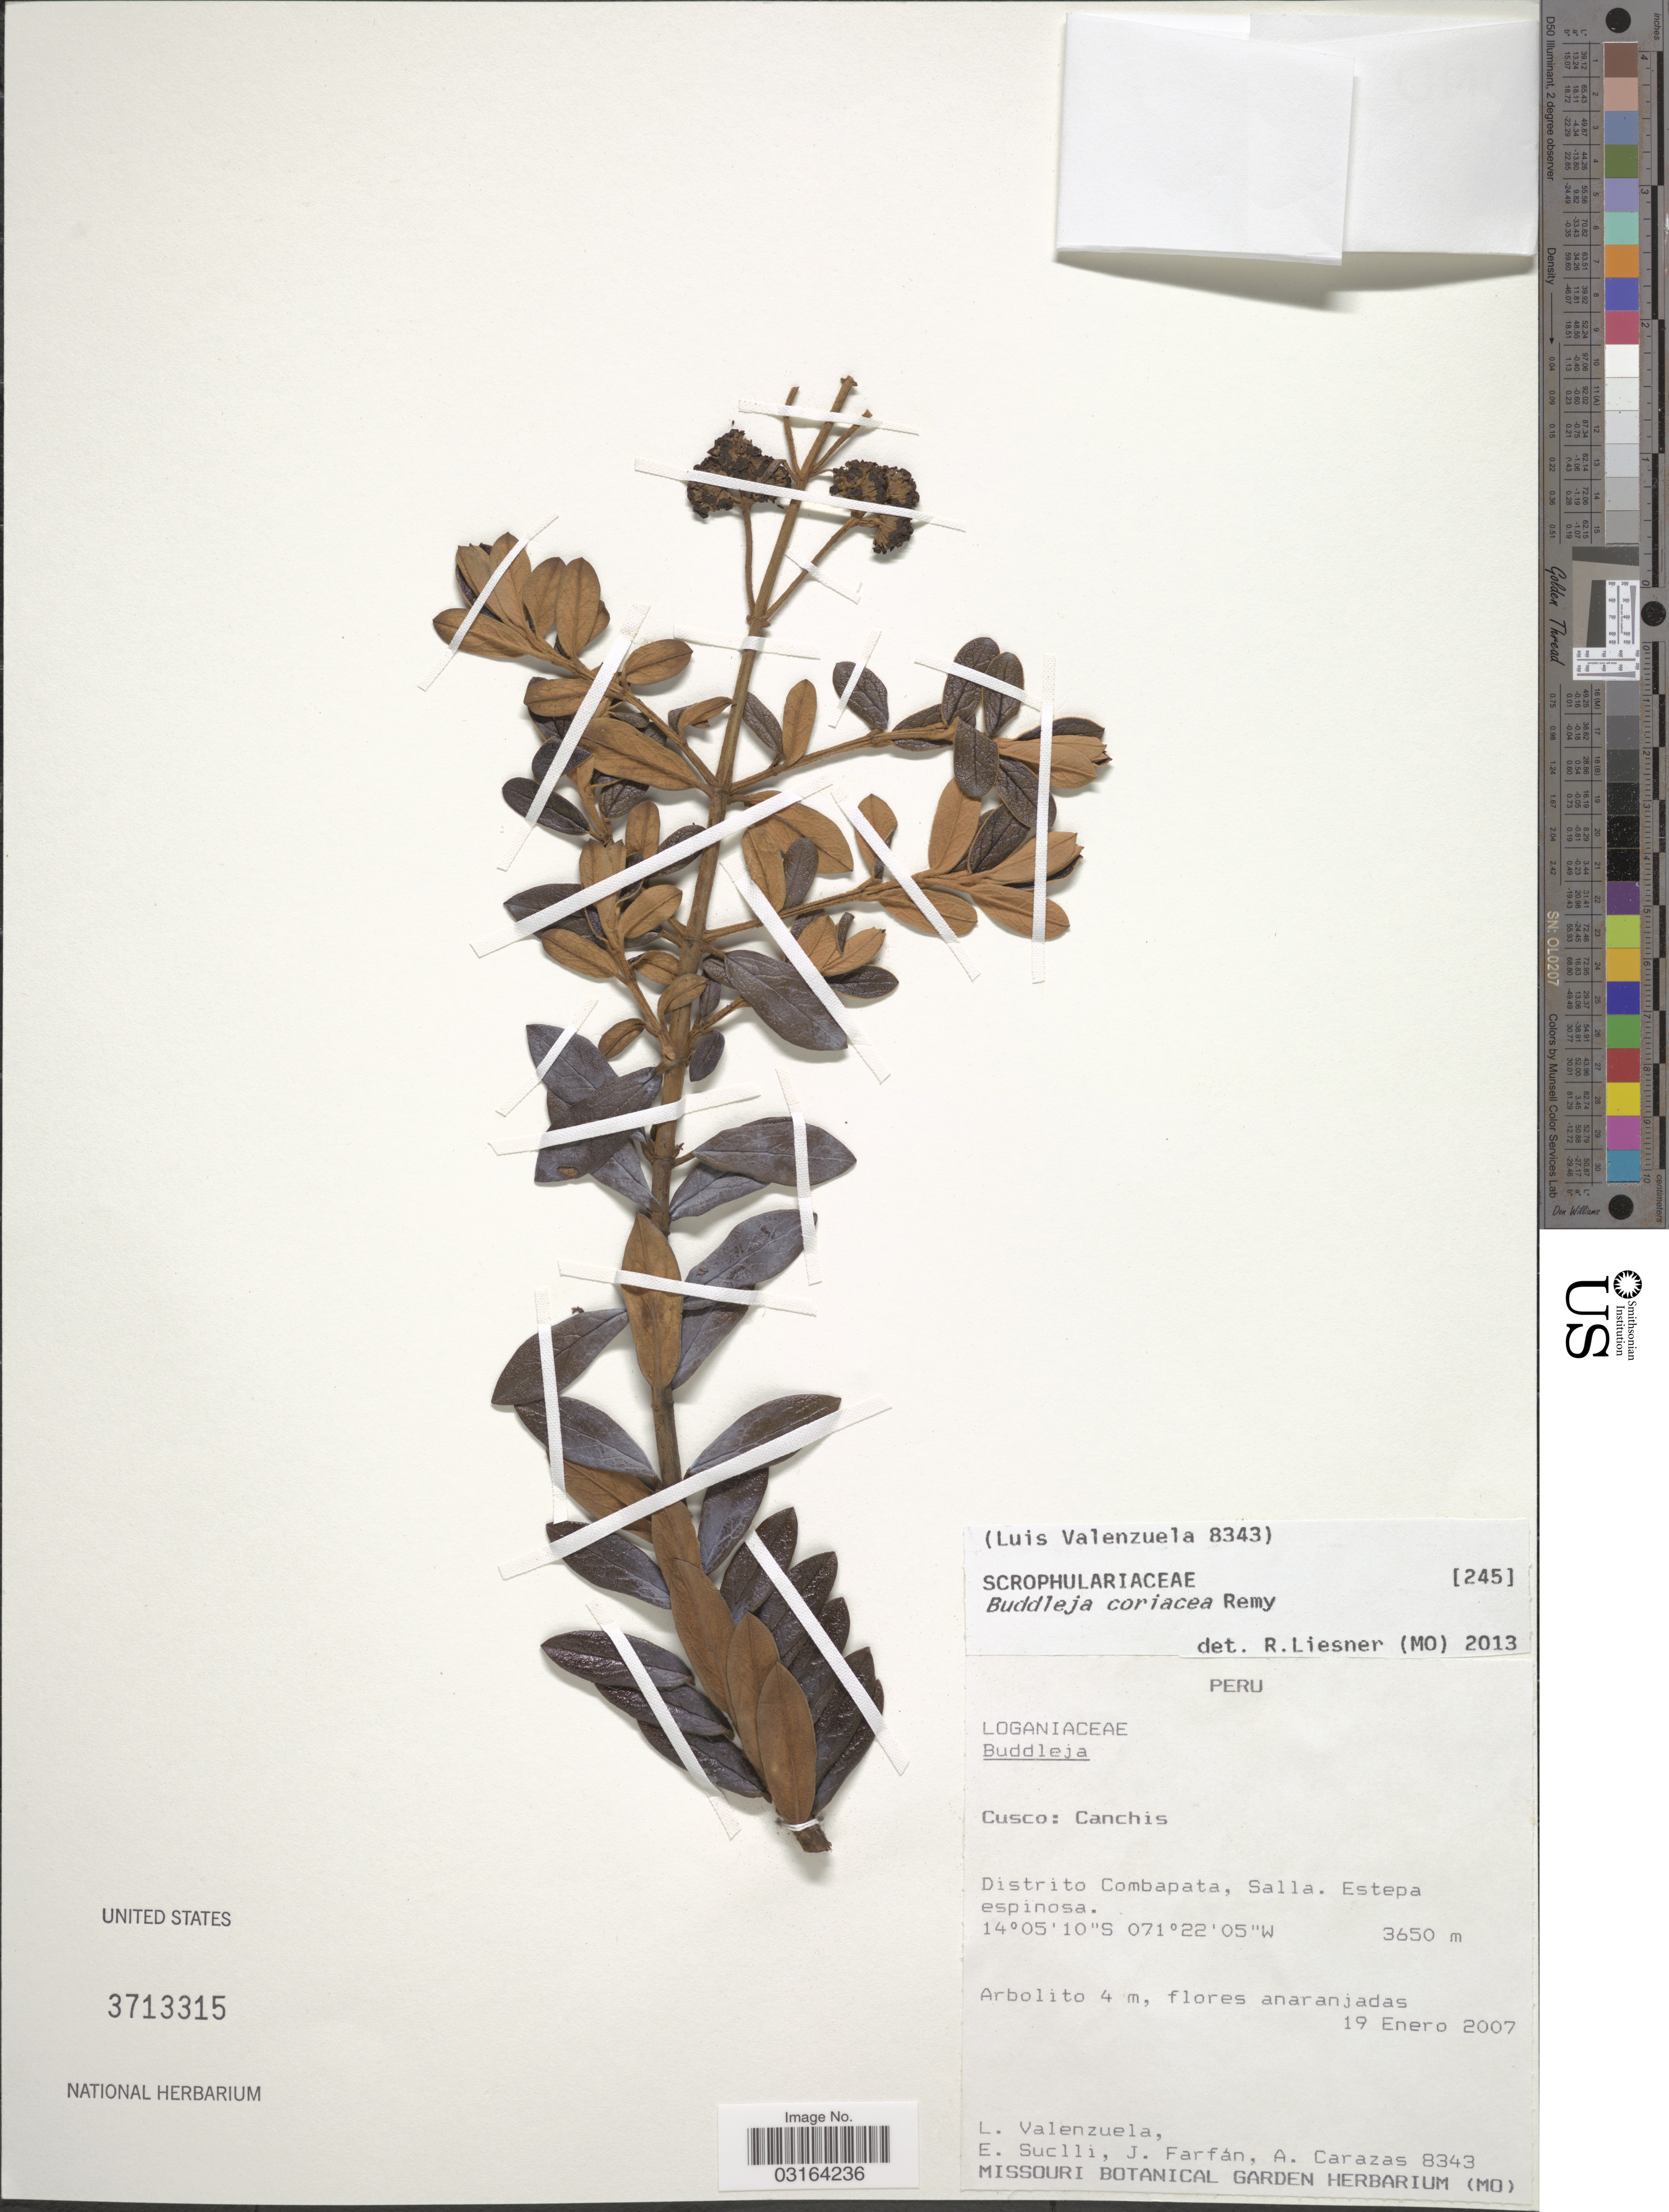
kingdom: Plantae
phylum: Tracheophyta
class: Magnoliopsida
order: Lamiales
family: Scrophulariaceae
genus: Buddleja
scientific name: Buddleja coriacea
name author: Remy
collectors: L. Valenzuela, E. Suclli, J. Farfán & A. Carazas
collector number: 8343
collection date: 2007-01-19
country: Peru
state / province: Cusco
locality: Cusco: Canchis, Distrito Combapata, Salla, Estepa espinosa.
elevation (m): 3650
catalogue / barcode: US 3713315